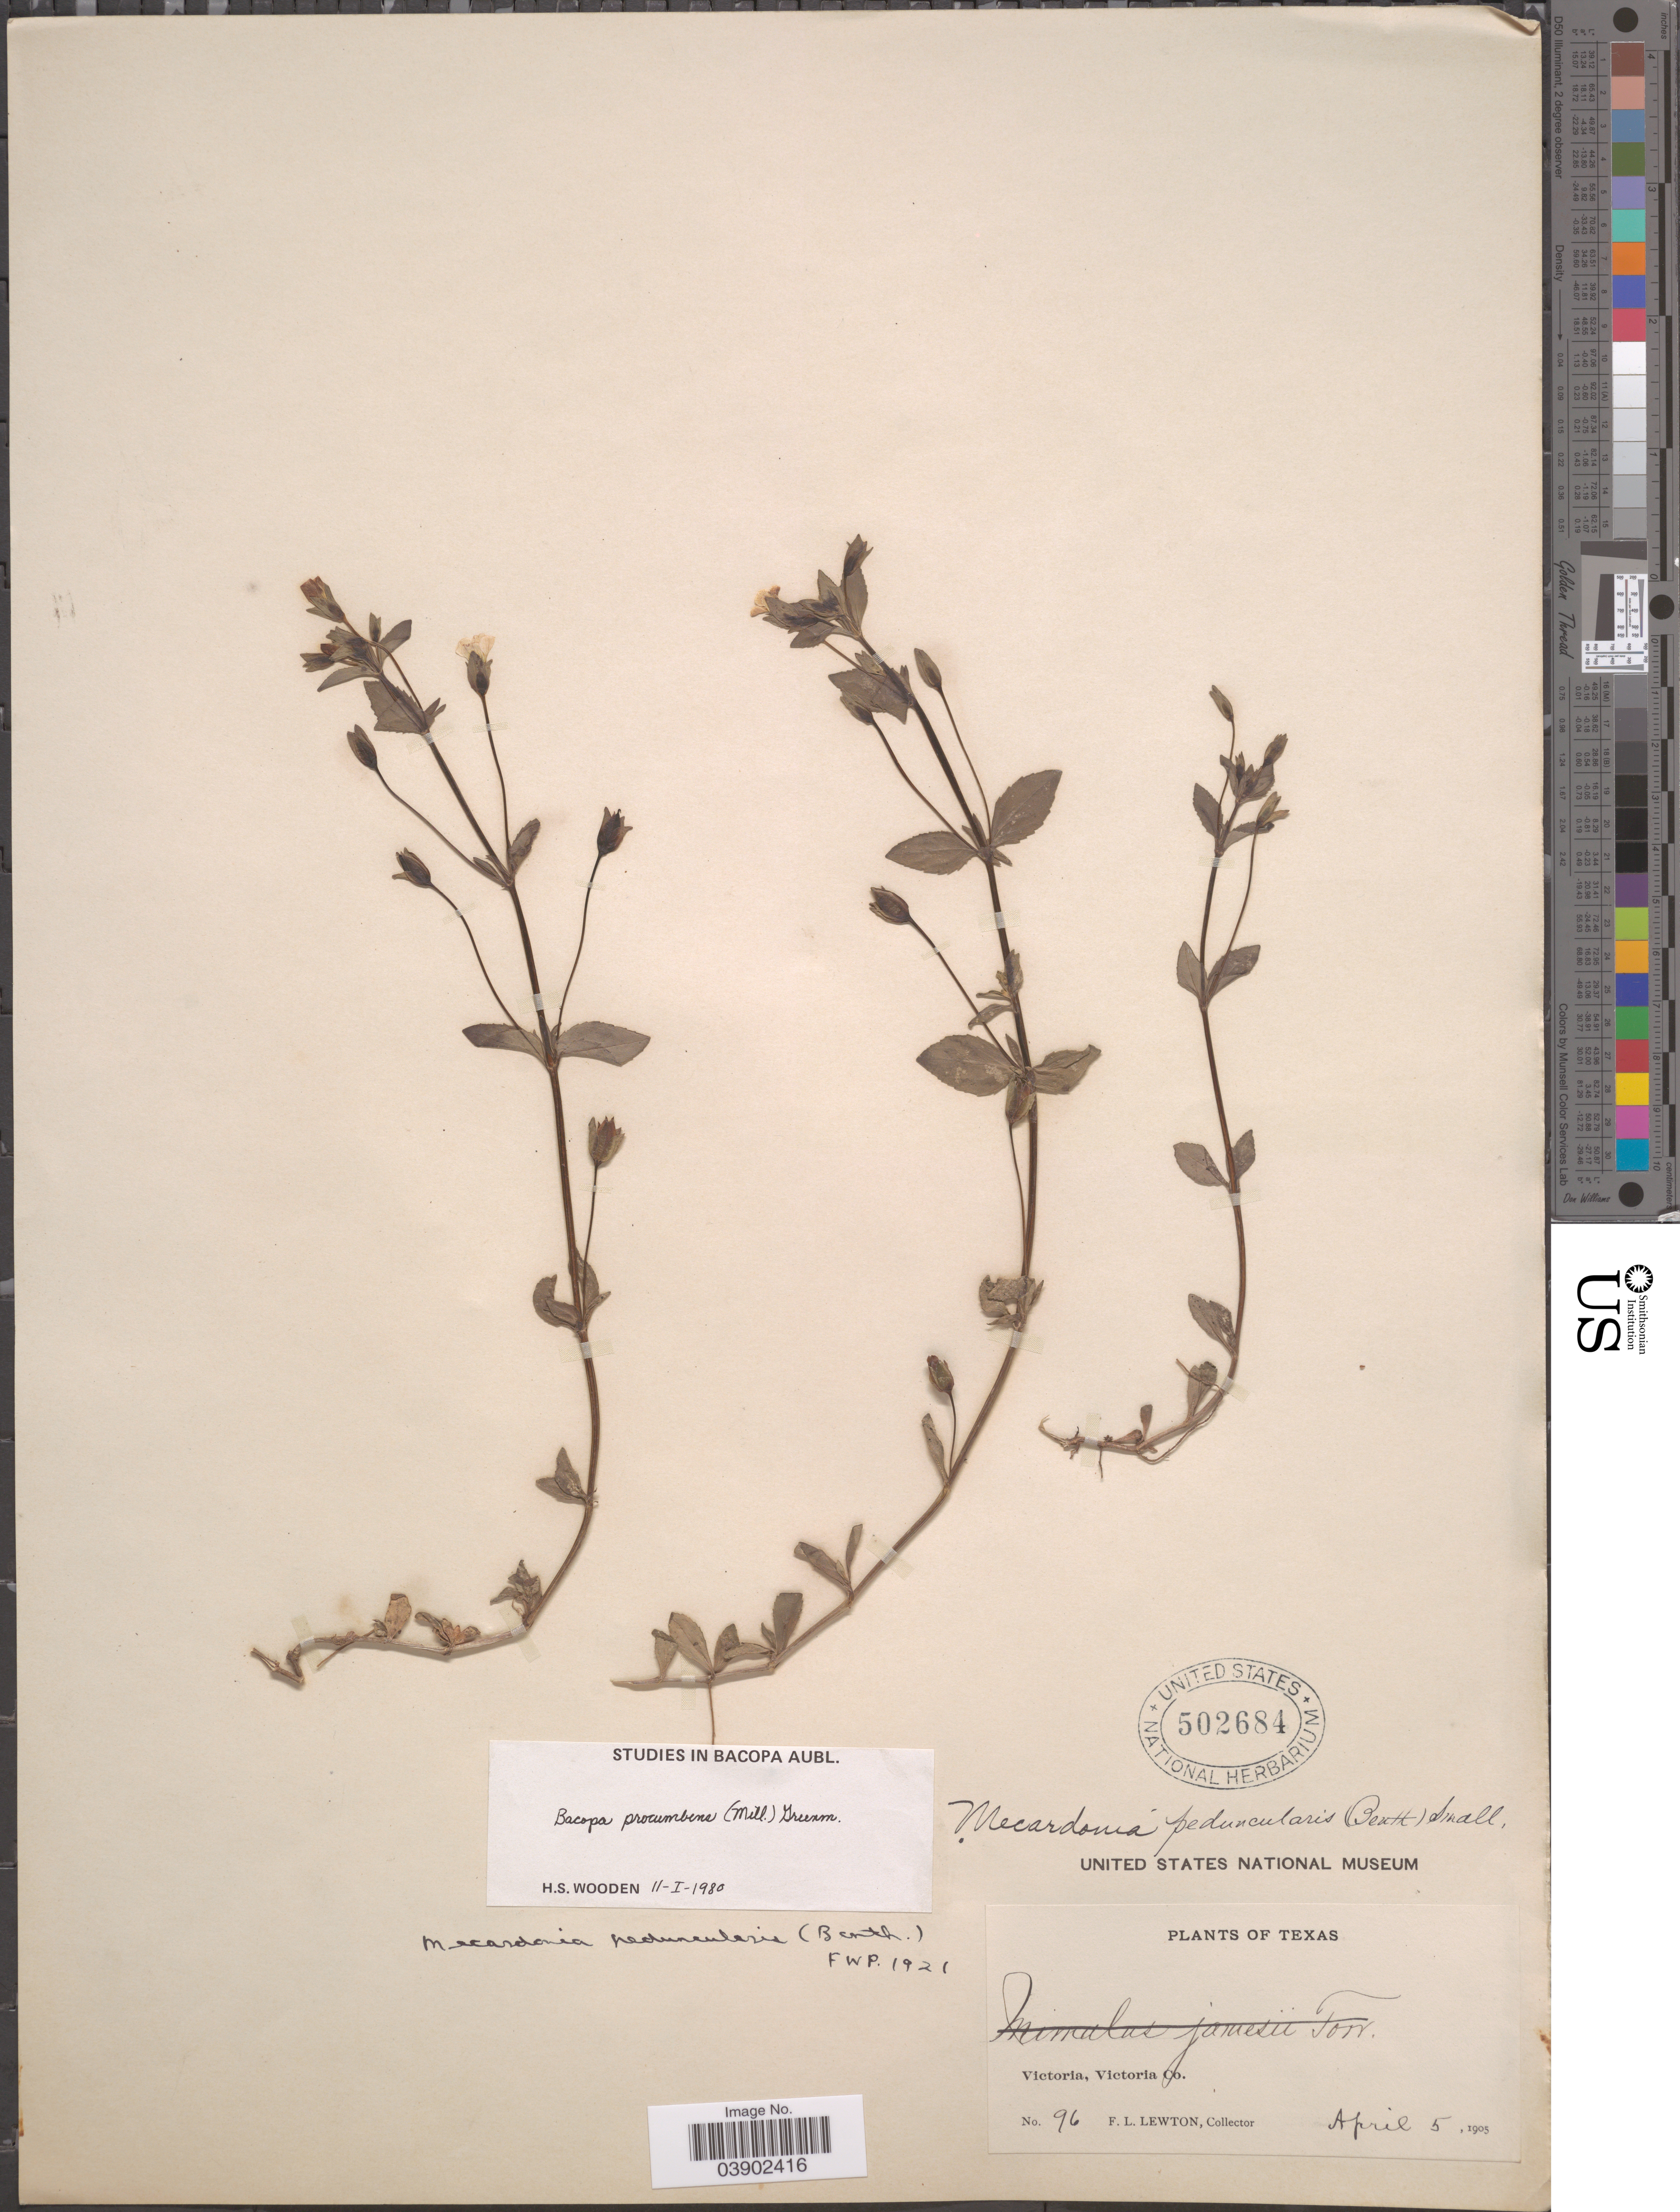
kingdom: Plantae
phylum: Tracheophyta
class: Magnoliopsida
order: Lamiales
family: Plantaginaceae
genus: Mecardonia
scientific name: Mecardonia procumbens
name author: (Mill.) Small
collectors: F. L. Lewton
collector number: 96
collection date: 1905-04-05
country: United States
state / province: Texas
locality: Victoria, Victoria Co.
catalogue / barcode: US 502684